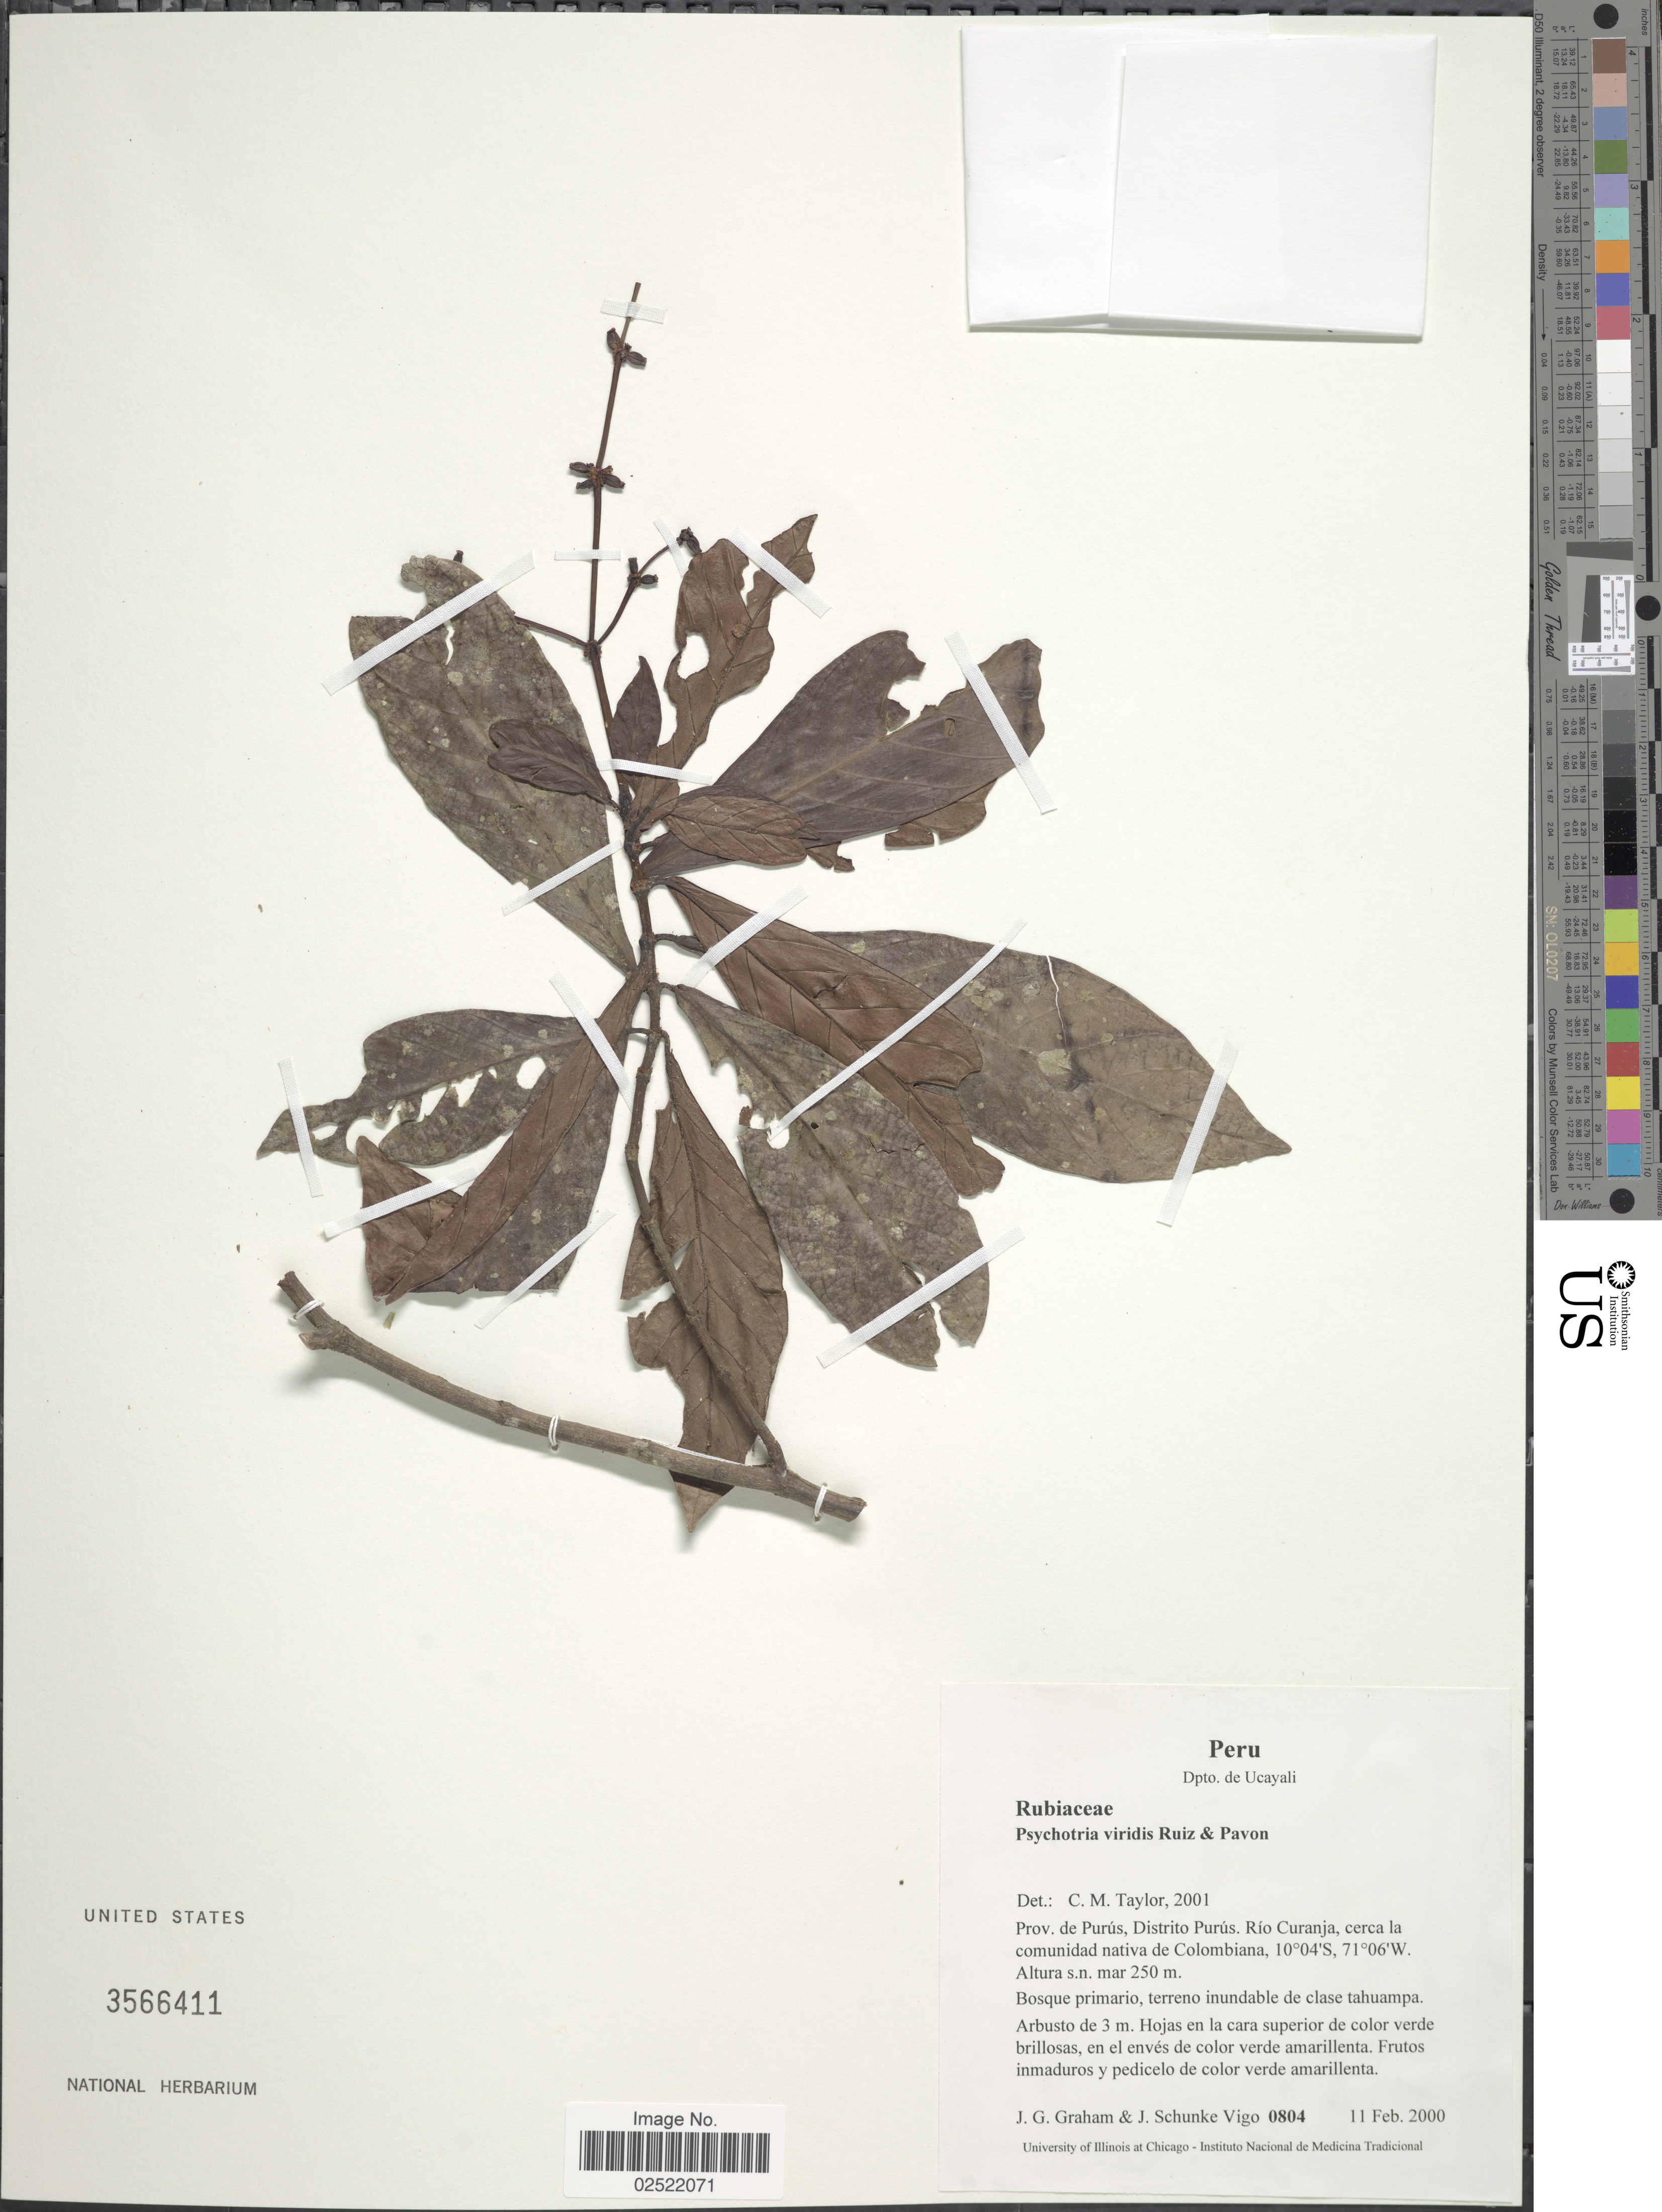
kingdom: Plantae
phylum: Tracheophyta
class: Magnoliopsida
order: Gentianales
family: Rubiaceae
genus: Psychotria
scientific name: Psychotria viridis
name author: Ruiz & Pav.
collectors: J. Graham & J. Schunke Vigo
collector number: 0804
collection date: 2000-02-11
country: Peru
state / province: Ucayali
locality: Dpto. de Ucayali. Prov. de Purus, Distrito Purus. Rio Curanja, cerca la comunidad nativa de Colombiana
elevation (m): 250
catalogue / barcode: US 3566411